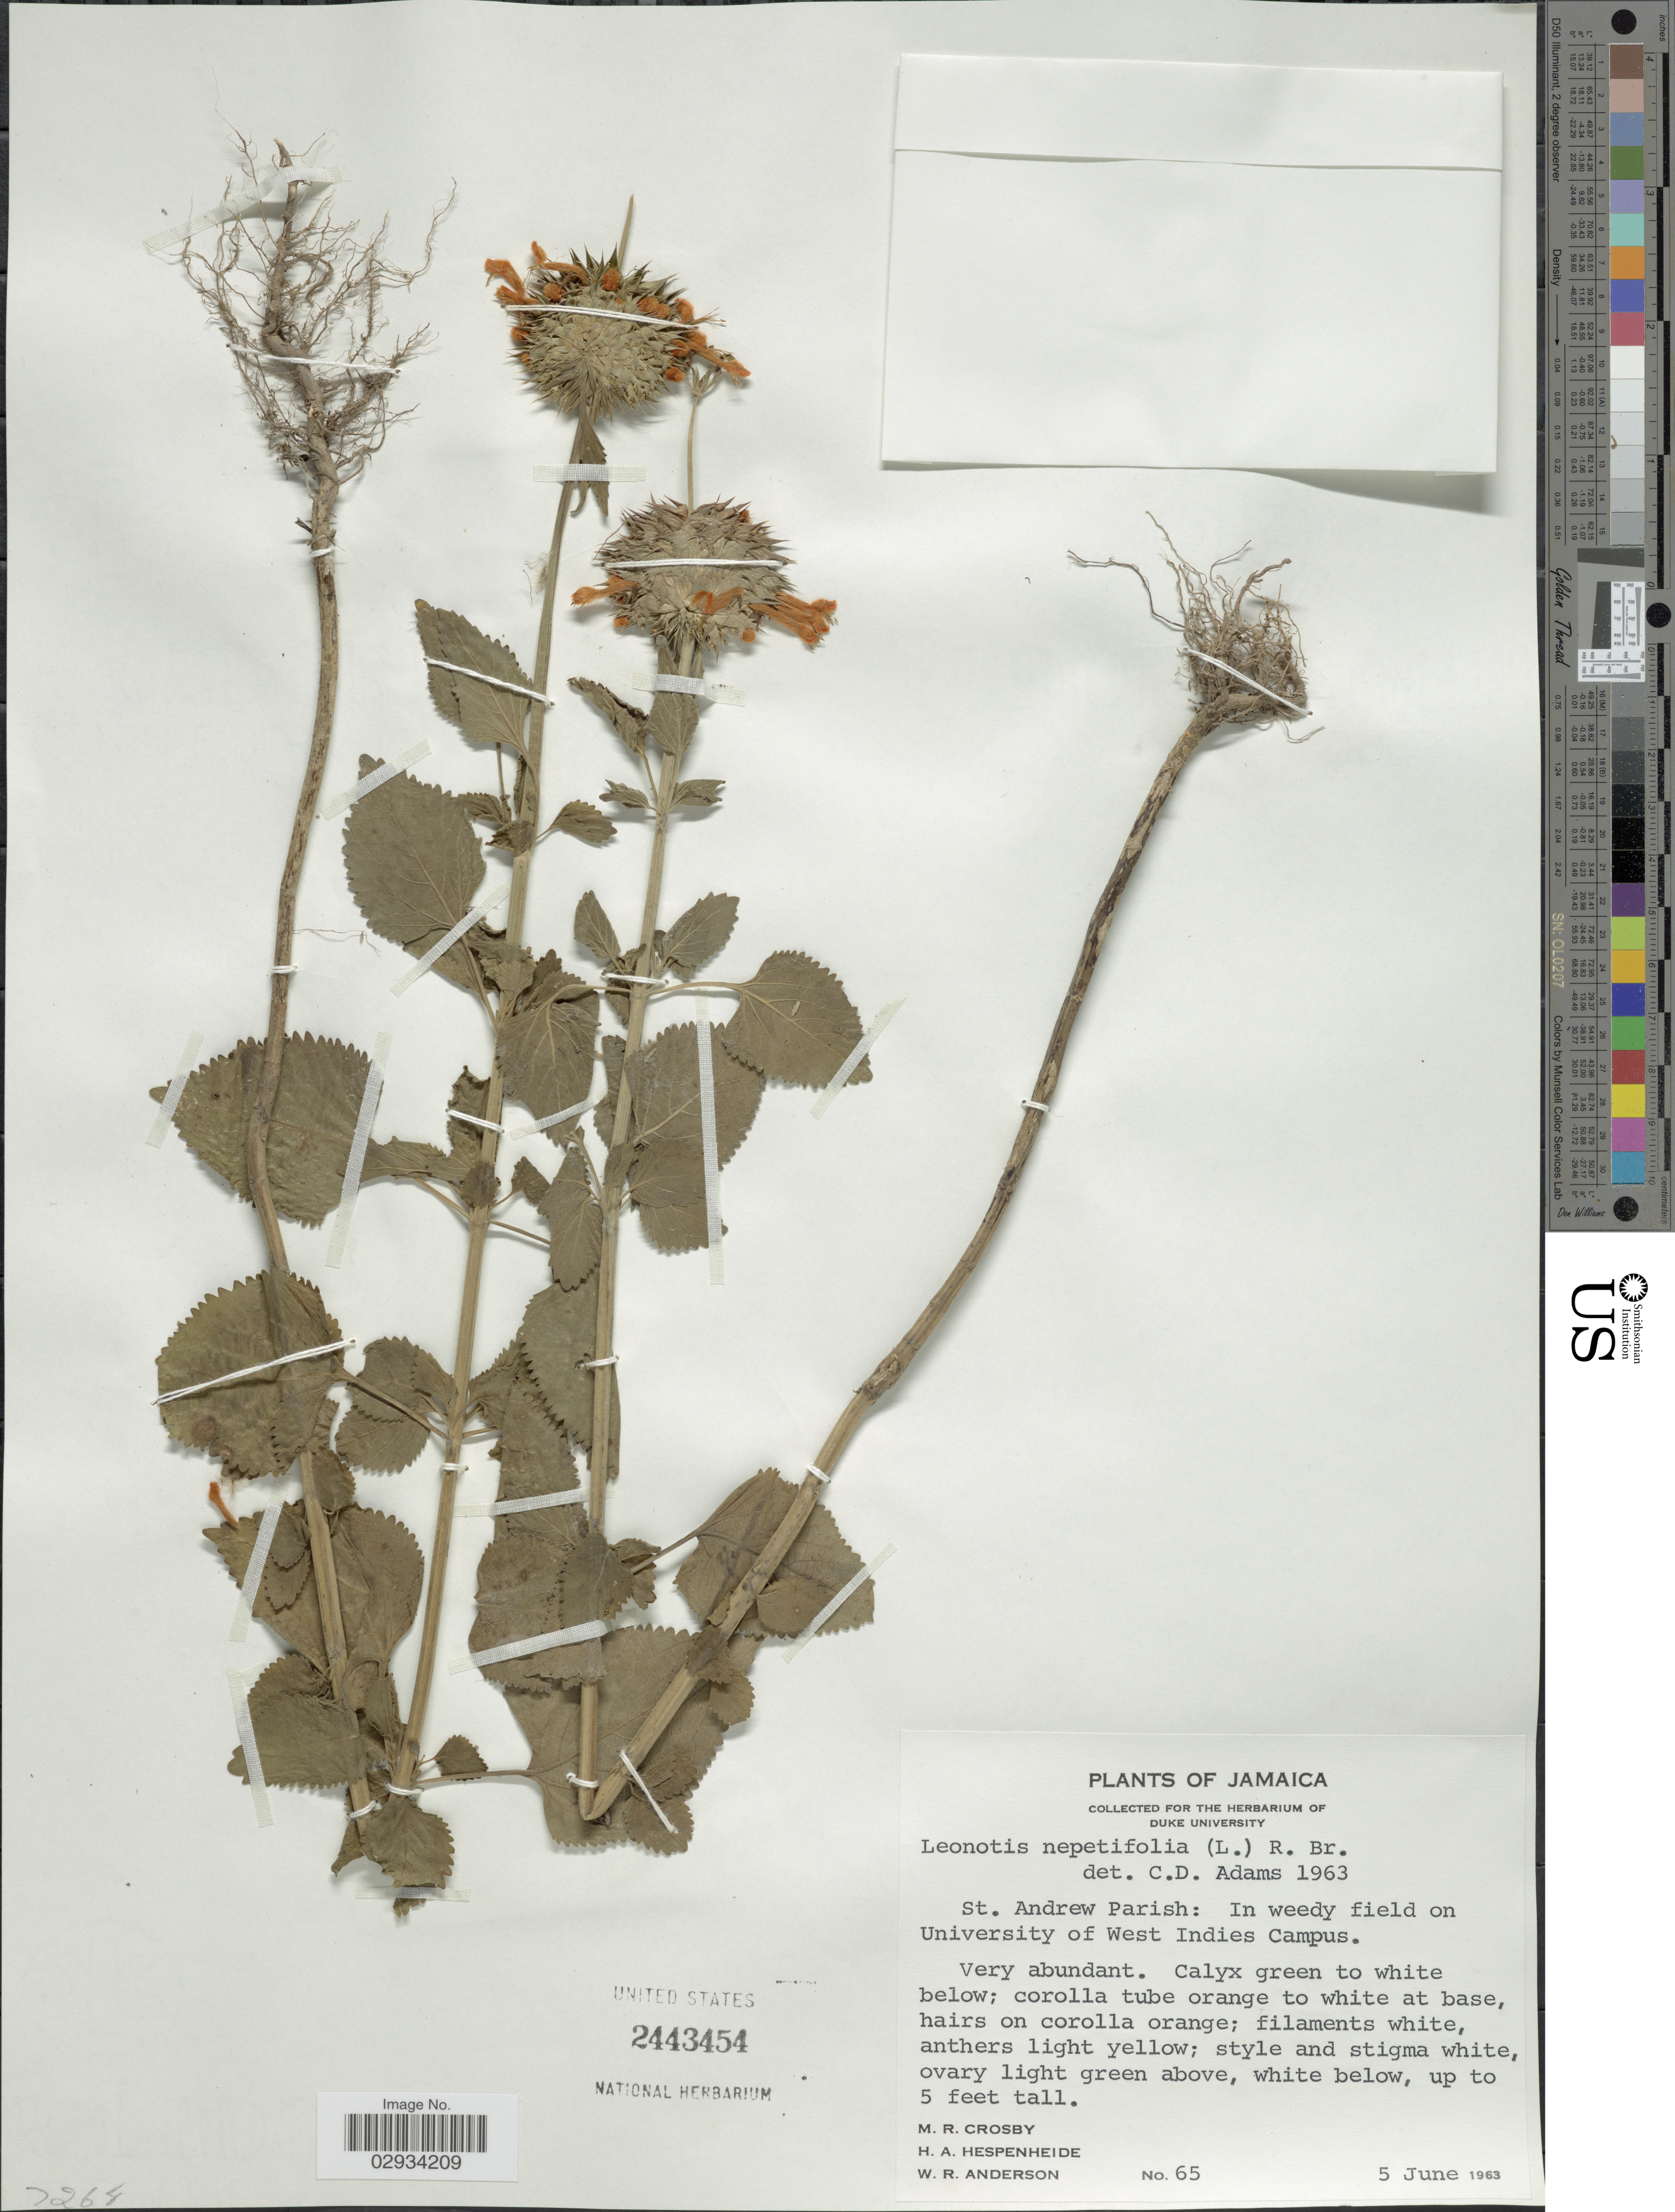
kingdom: Plantae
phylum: Tracheophyta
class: Magnoliopsida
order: Lamiales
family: Lamiaceae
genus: Leonotis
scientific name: Leonotis nepetifolia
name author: (L.) R. Br.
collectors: M. R. Crosby, H. A. Hespenheide & W. Anderson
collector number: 65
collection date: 1963-06-05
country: Jamaica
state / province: Saint Andrew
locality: St. Andrew Parish: In weedy field on University of West Indies Campus.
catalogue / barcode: US 2443454